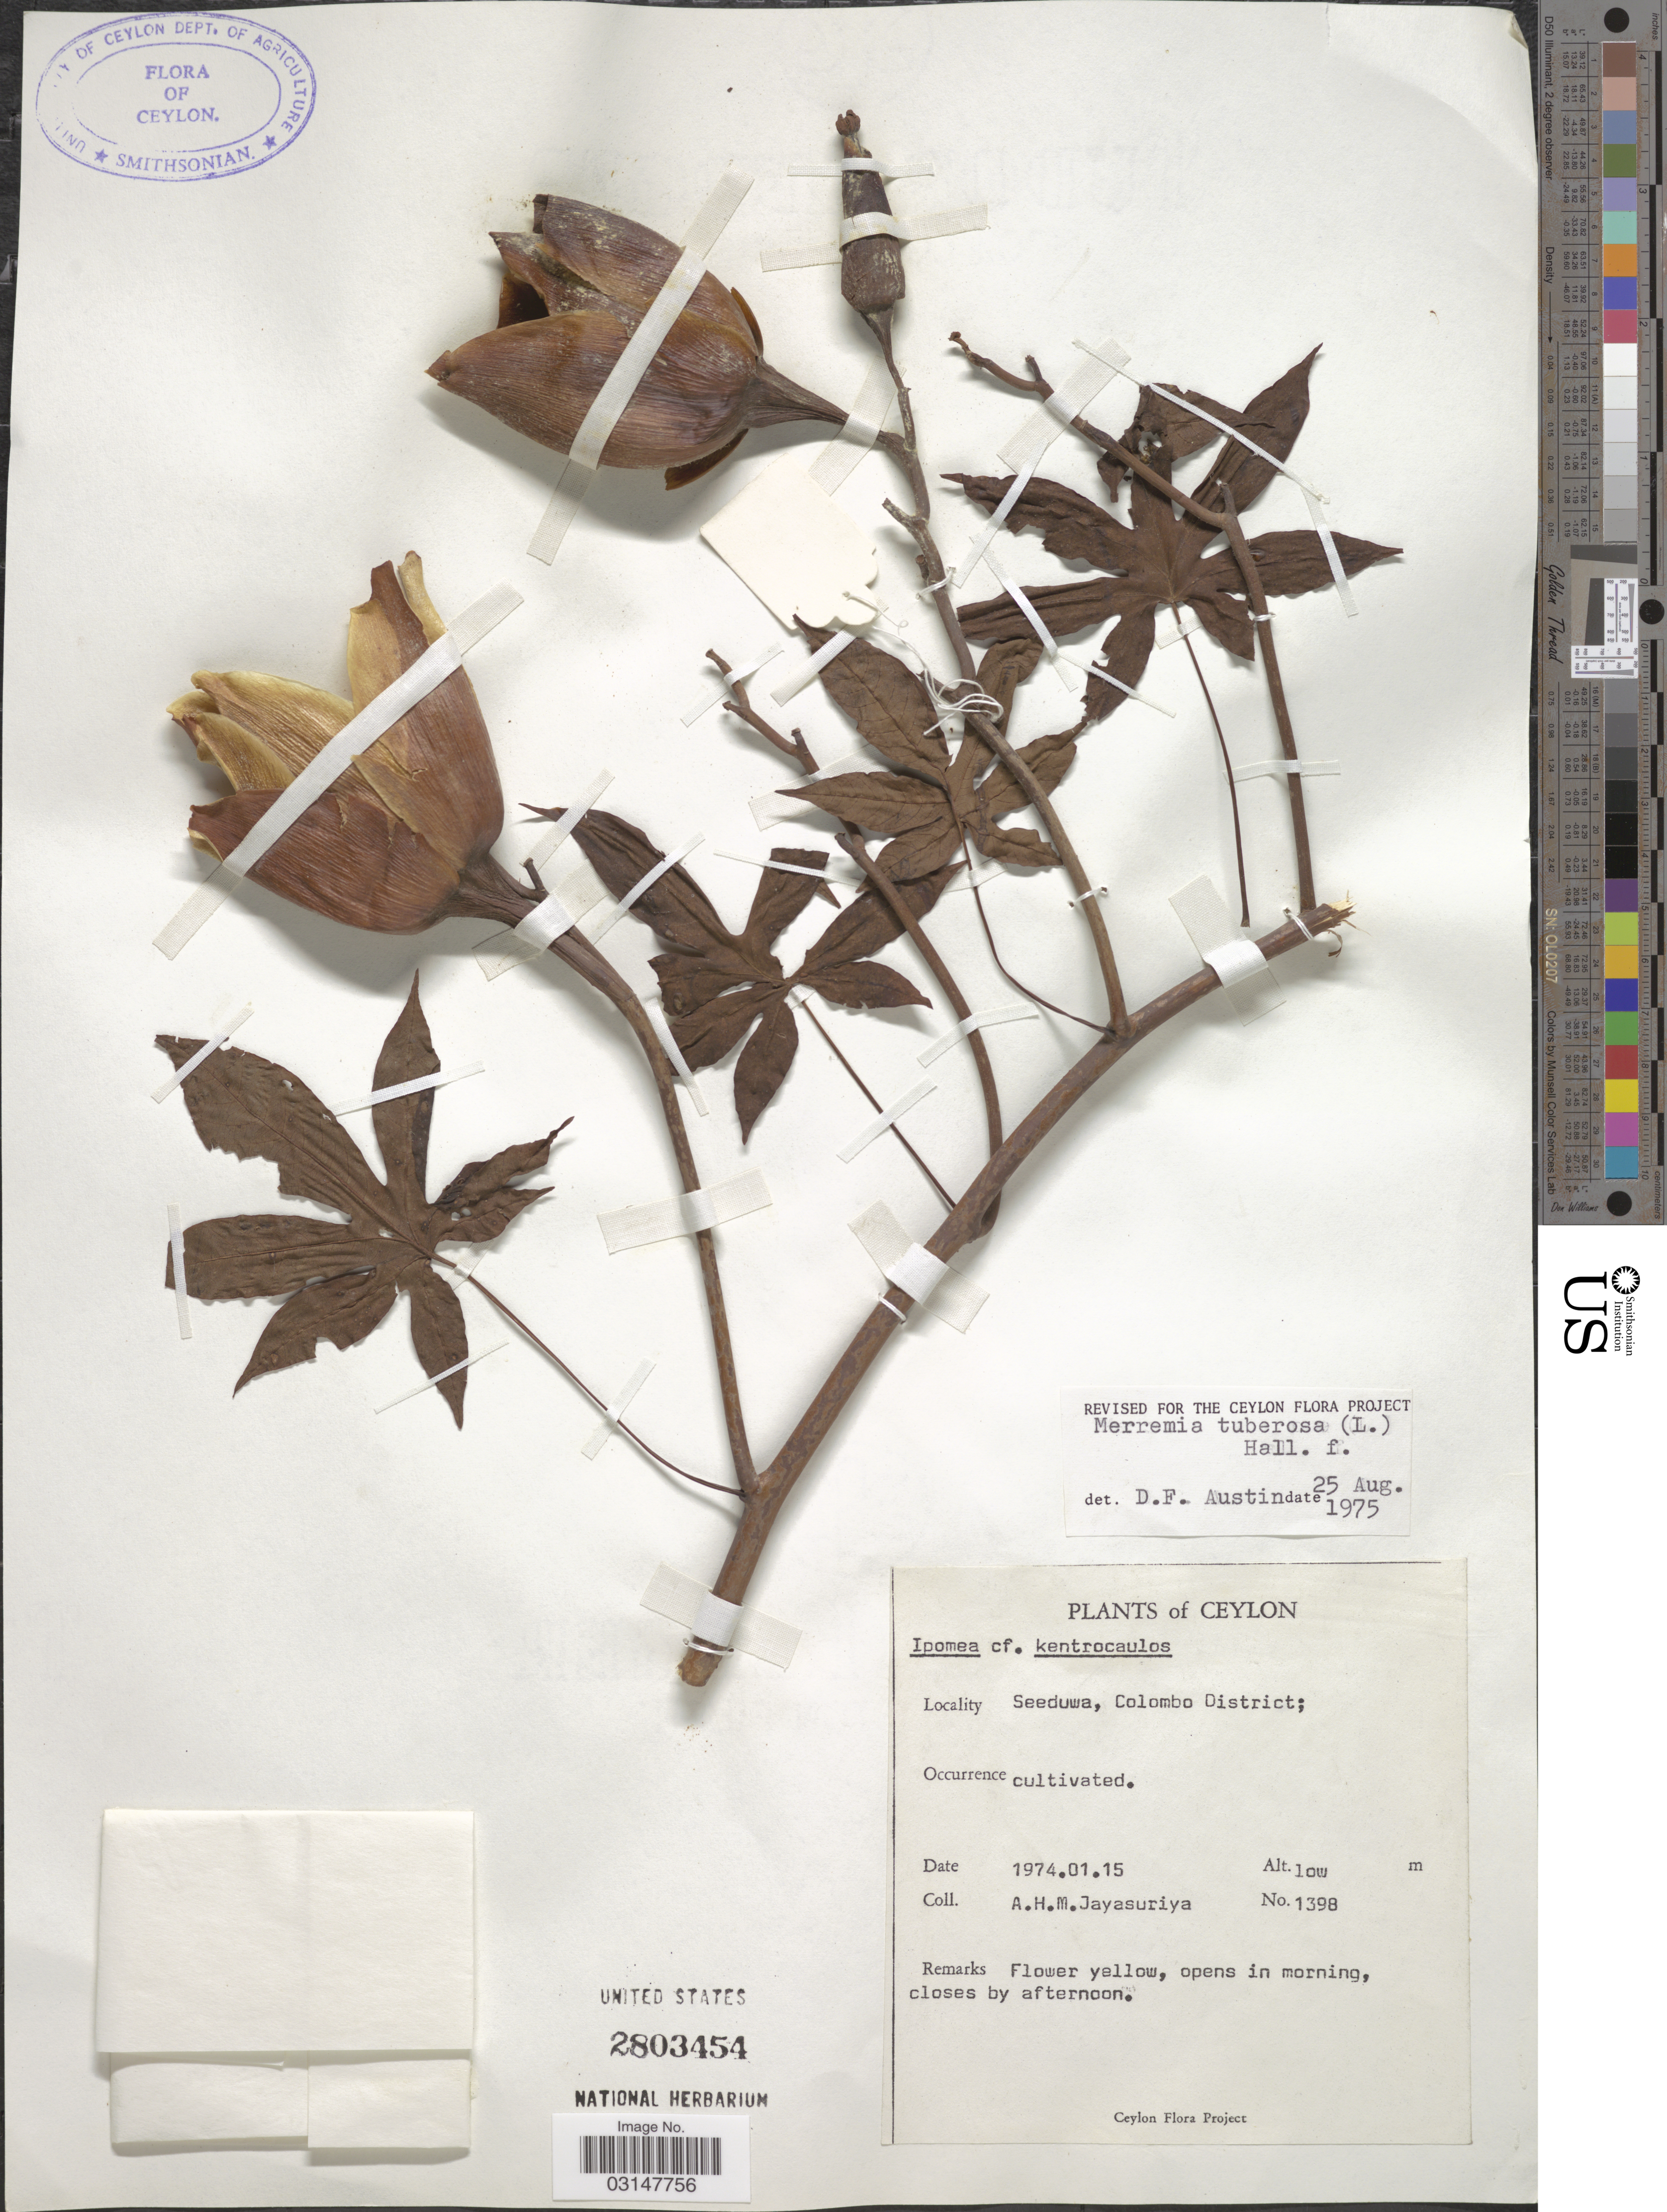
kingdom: Plantae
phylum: Tracheophyta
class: Magnoliopsida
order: Solanales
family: Convolvulaceae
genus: Distimake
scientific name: Distimake tuberosus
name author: (L.) A. R. Simões & Staples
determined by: Strong, Mark T., (BOT), Smithsonian Institution - National Museum of Natural History (UNITED STATES)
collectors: A. H. Jayasuriya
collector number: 1398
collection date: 1974-01-15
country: Sri Lanka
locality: Ceylon. Seeduwa, Colombo District.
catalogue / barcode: US 2803454